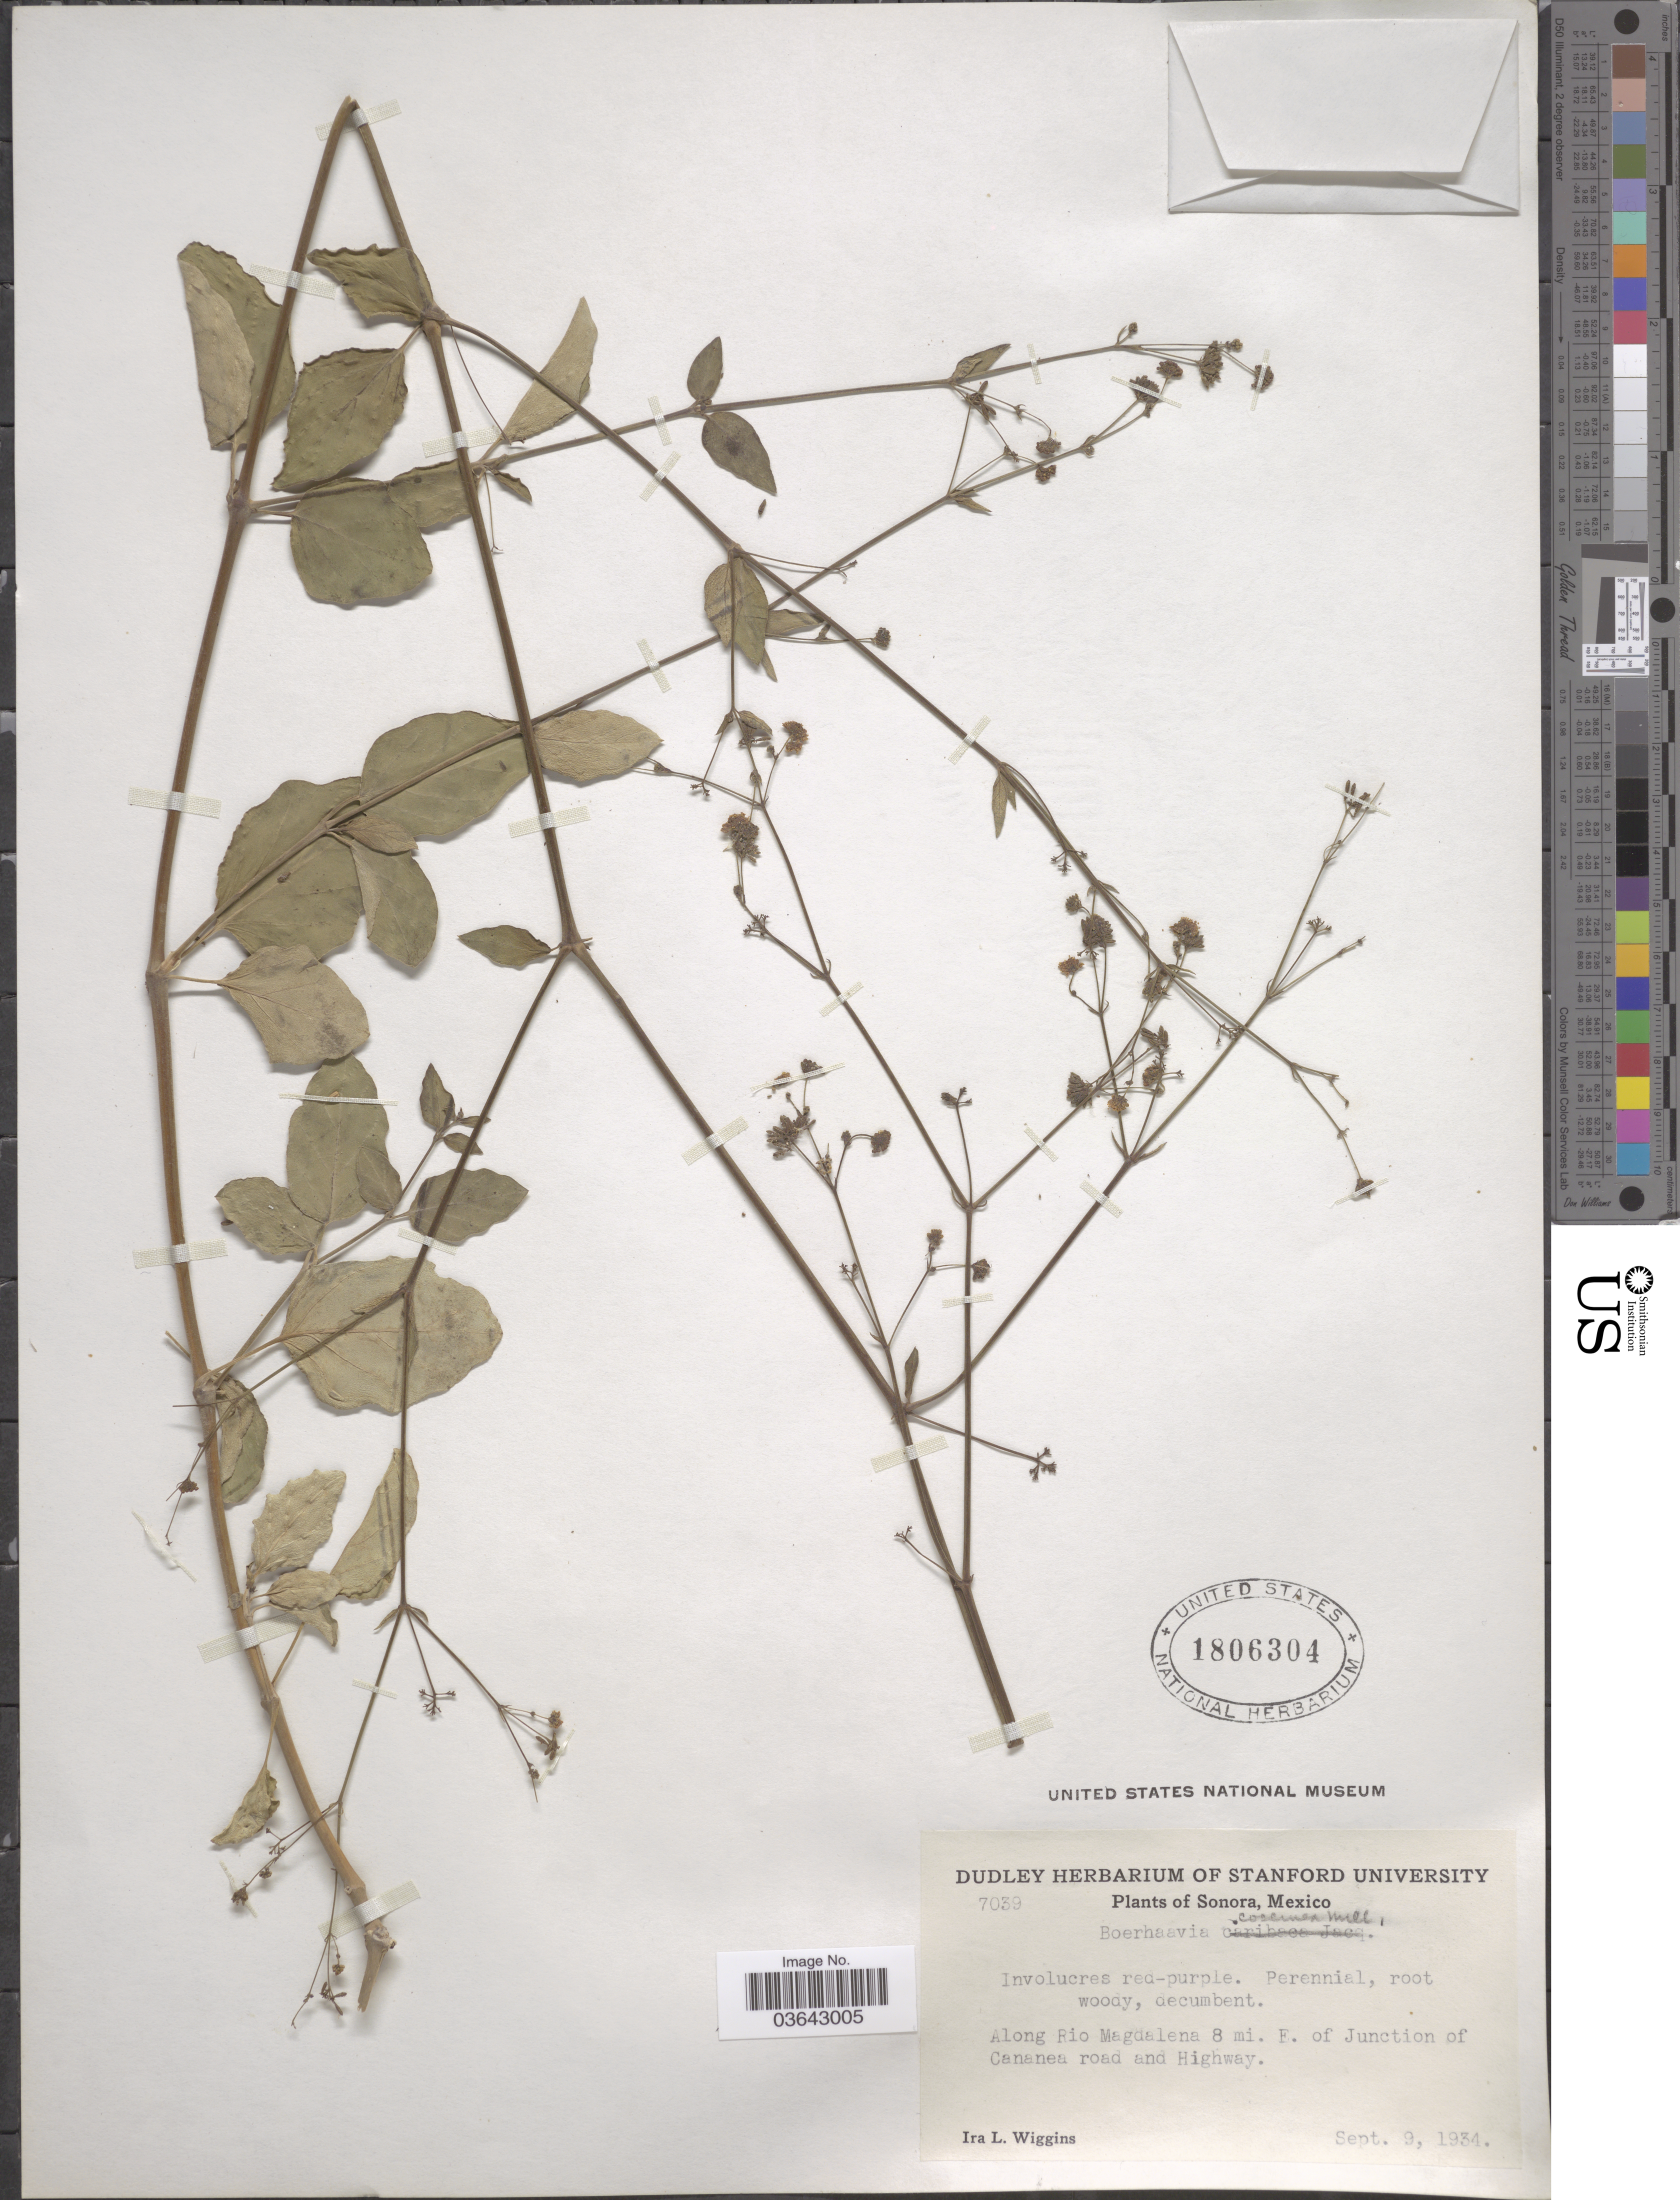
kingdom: Plantae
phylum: Tracheophyta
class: Magnoliopsida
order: Caryophyllales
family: Nyctaginaceae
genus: Boerhavia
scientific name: Boerhavia coccinea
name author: Mill.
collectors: I. L. Wiggins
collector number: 7039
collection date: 1934-09-09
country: Mexico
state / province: Sonora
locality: Along Rio Magdalena 8 mi. E. of Junction of Cananea road and Highway.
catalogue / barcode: US 1806304